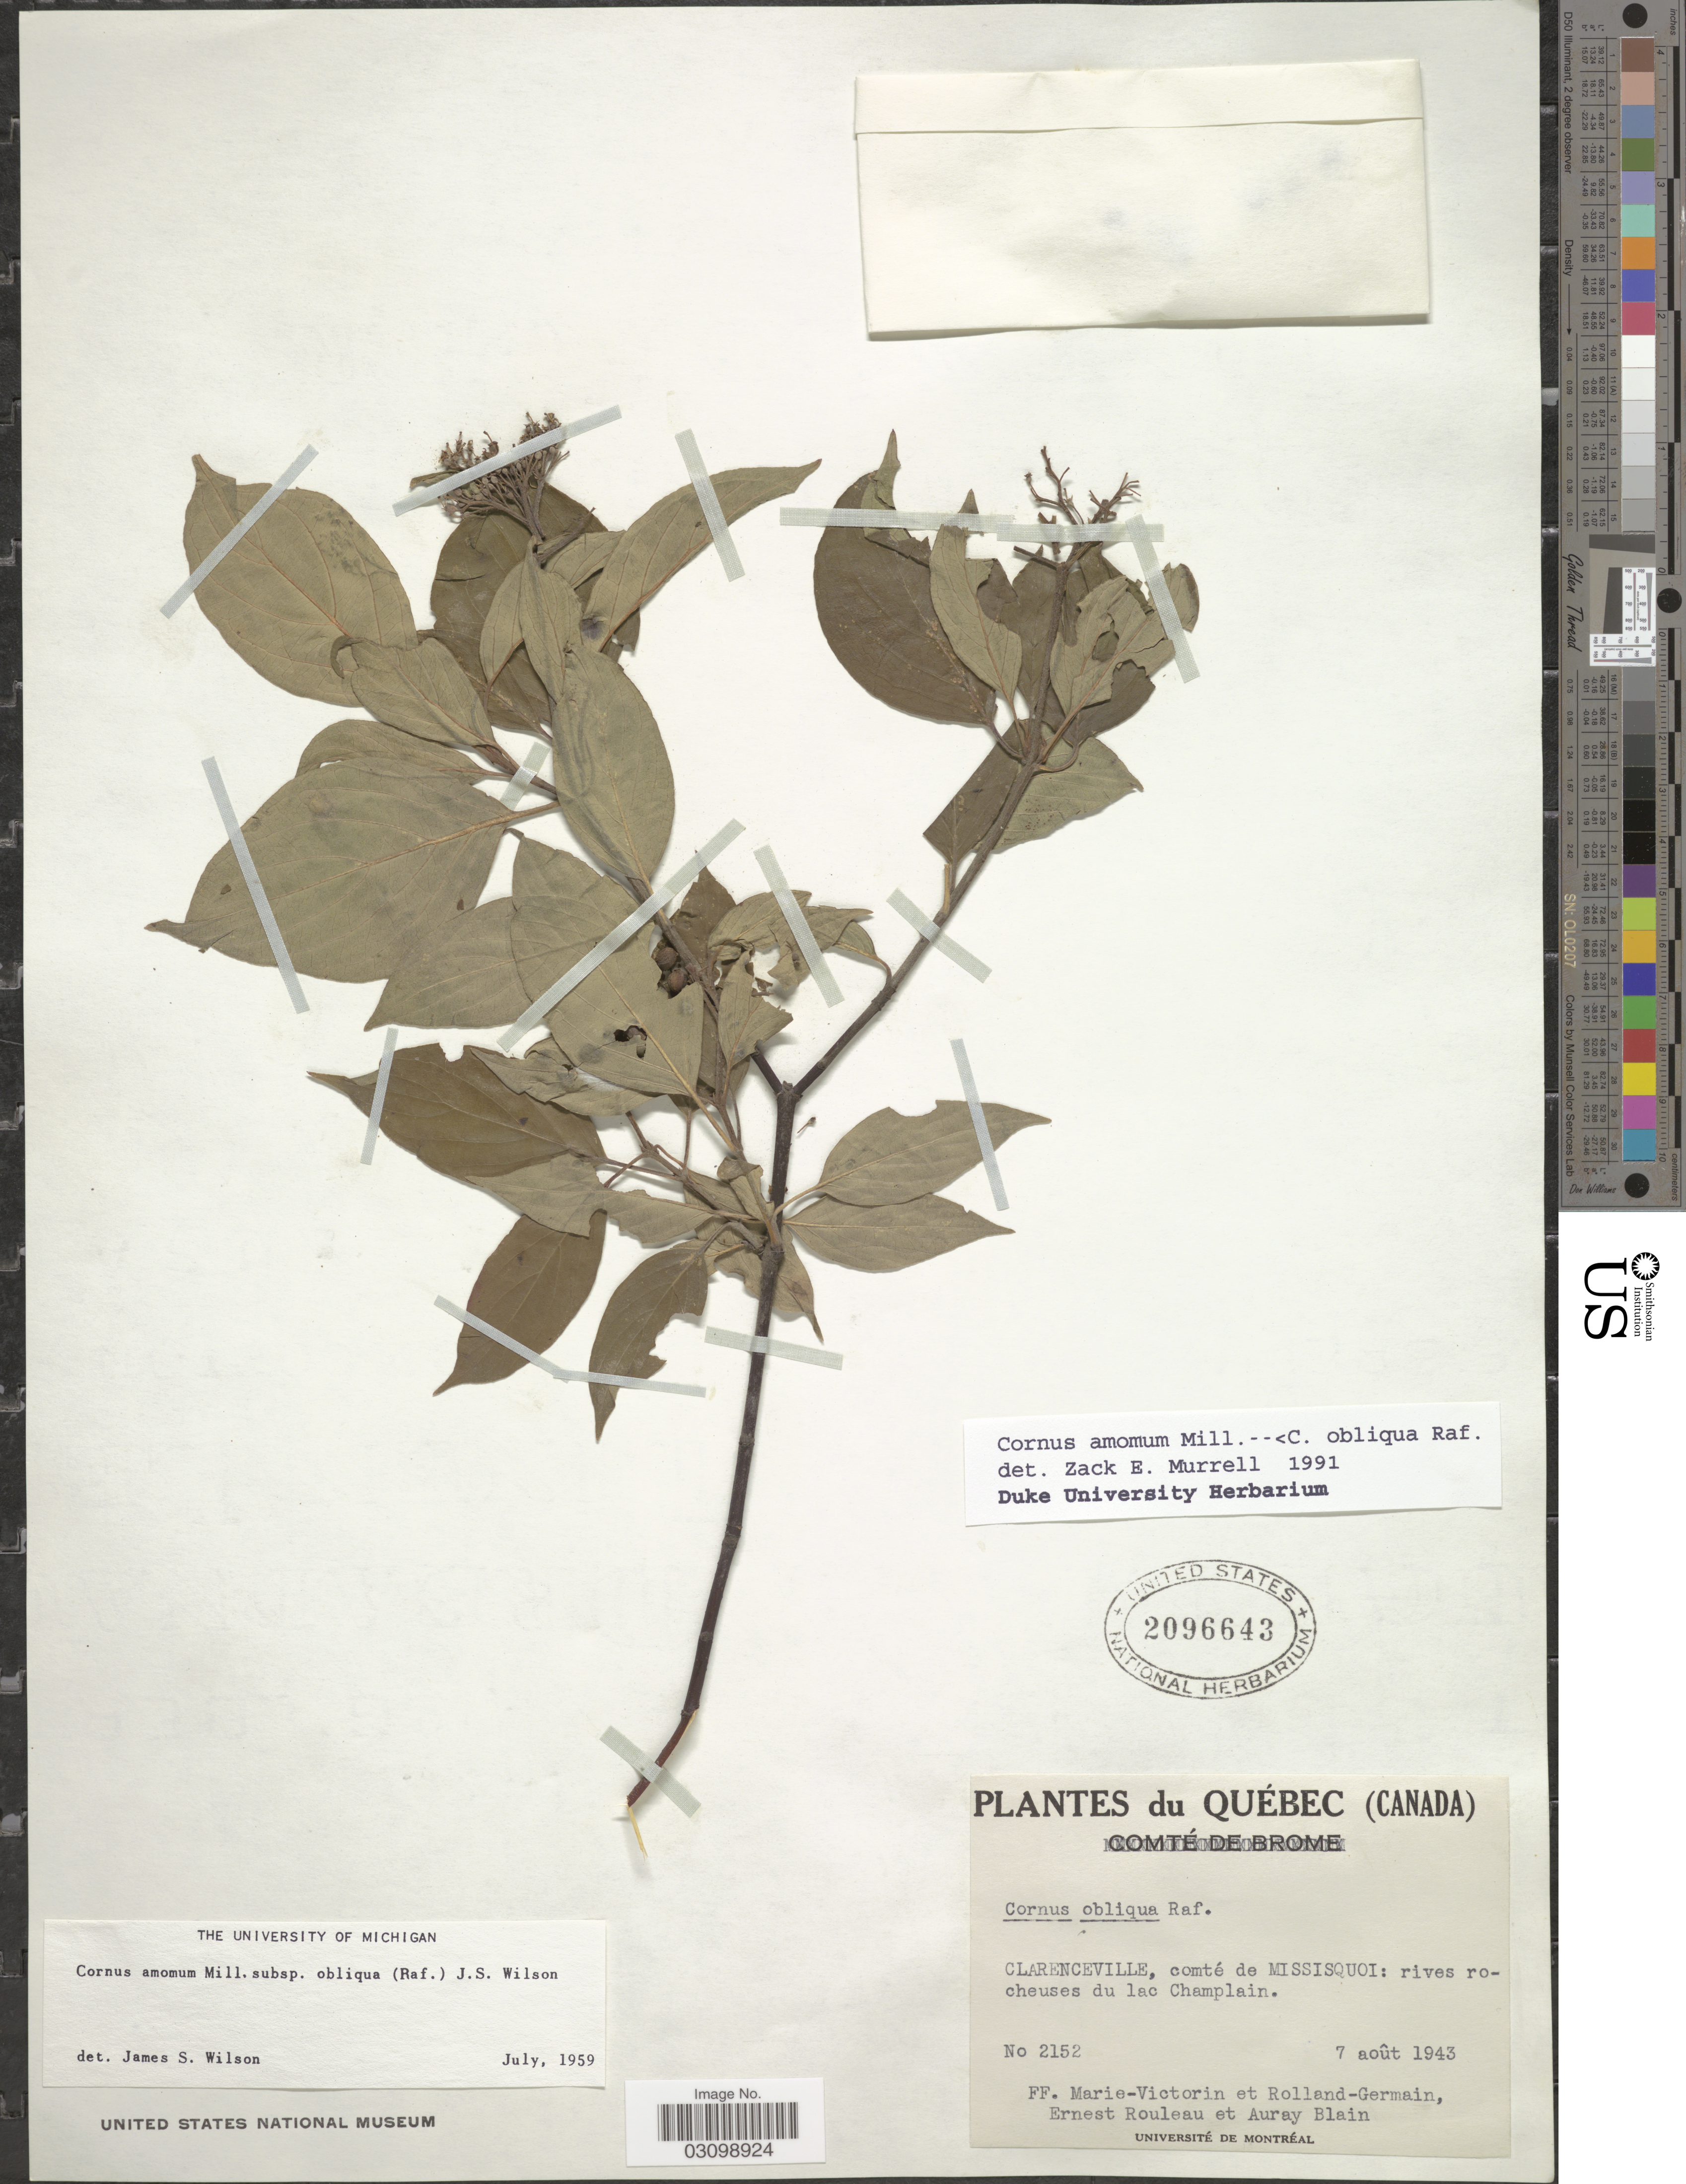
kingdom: Plantae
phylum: Tracheophyta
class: Magnoliopsida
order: Cornales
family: Cornaceae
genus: Cornus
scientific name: Cornus amomum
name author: Mill.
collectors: F. Marie-Victorin, Rolland-Germain, E. Rouleau & A. Blain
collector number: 2152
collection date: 1943-08-07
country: Canada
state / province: Quebec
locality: Clarenceville, comté de Missisquoi: rives rocheuses du lac Champlain.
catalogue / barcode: US 2096643